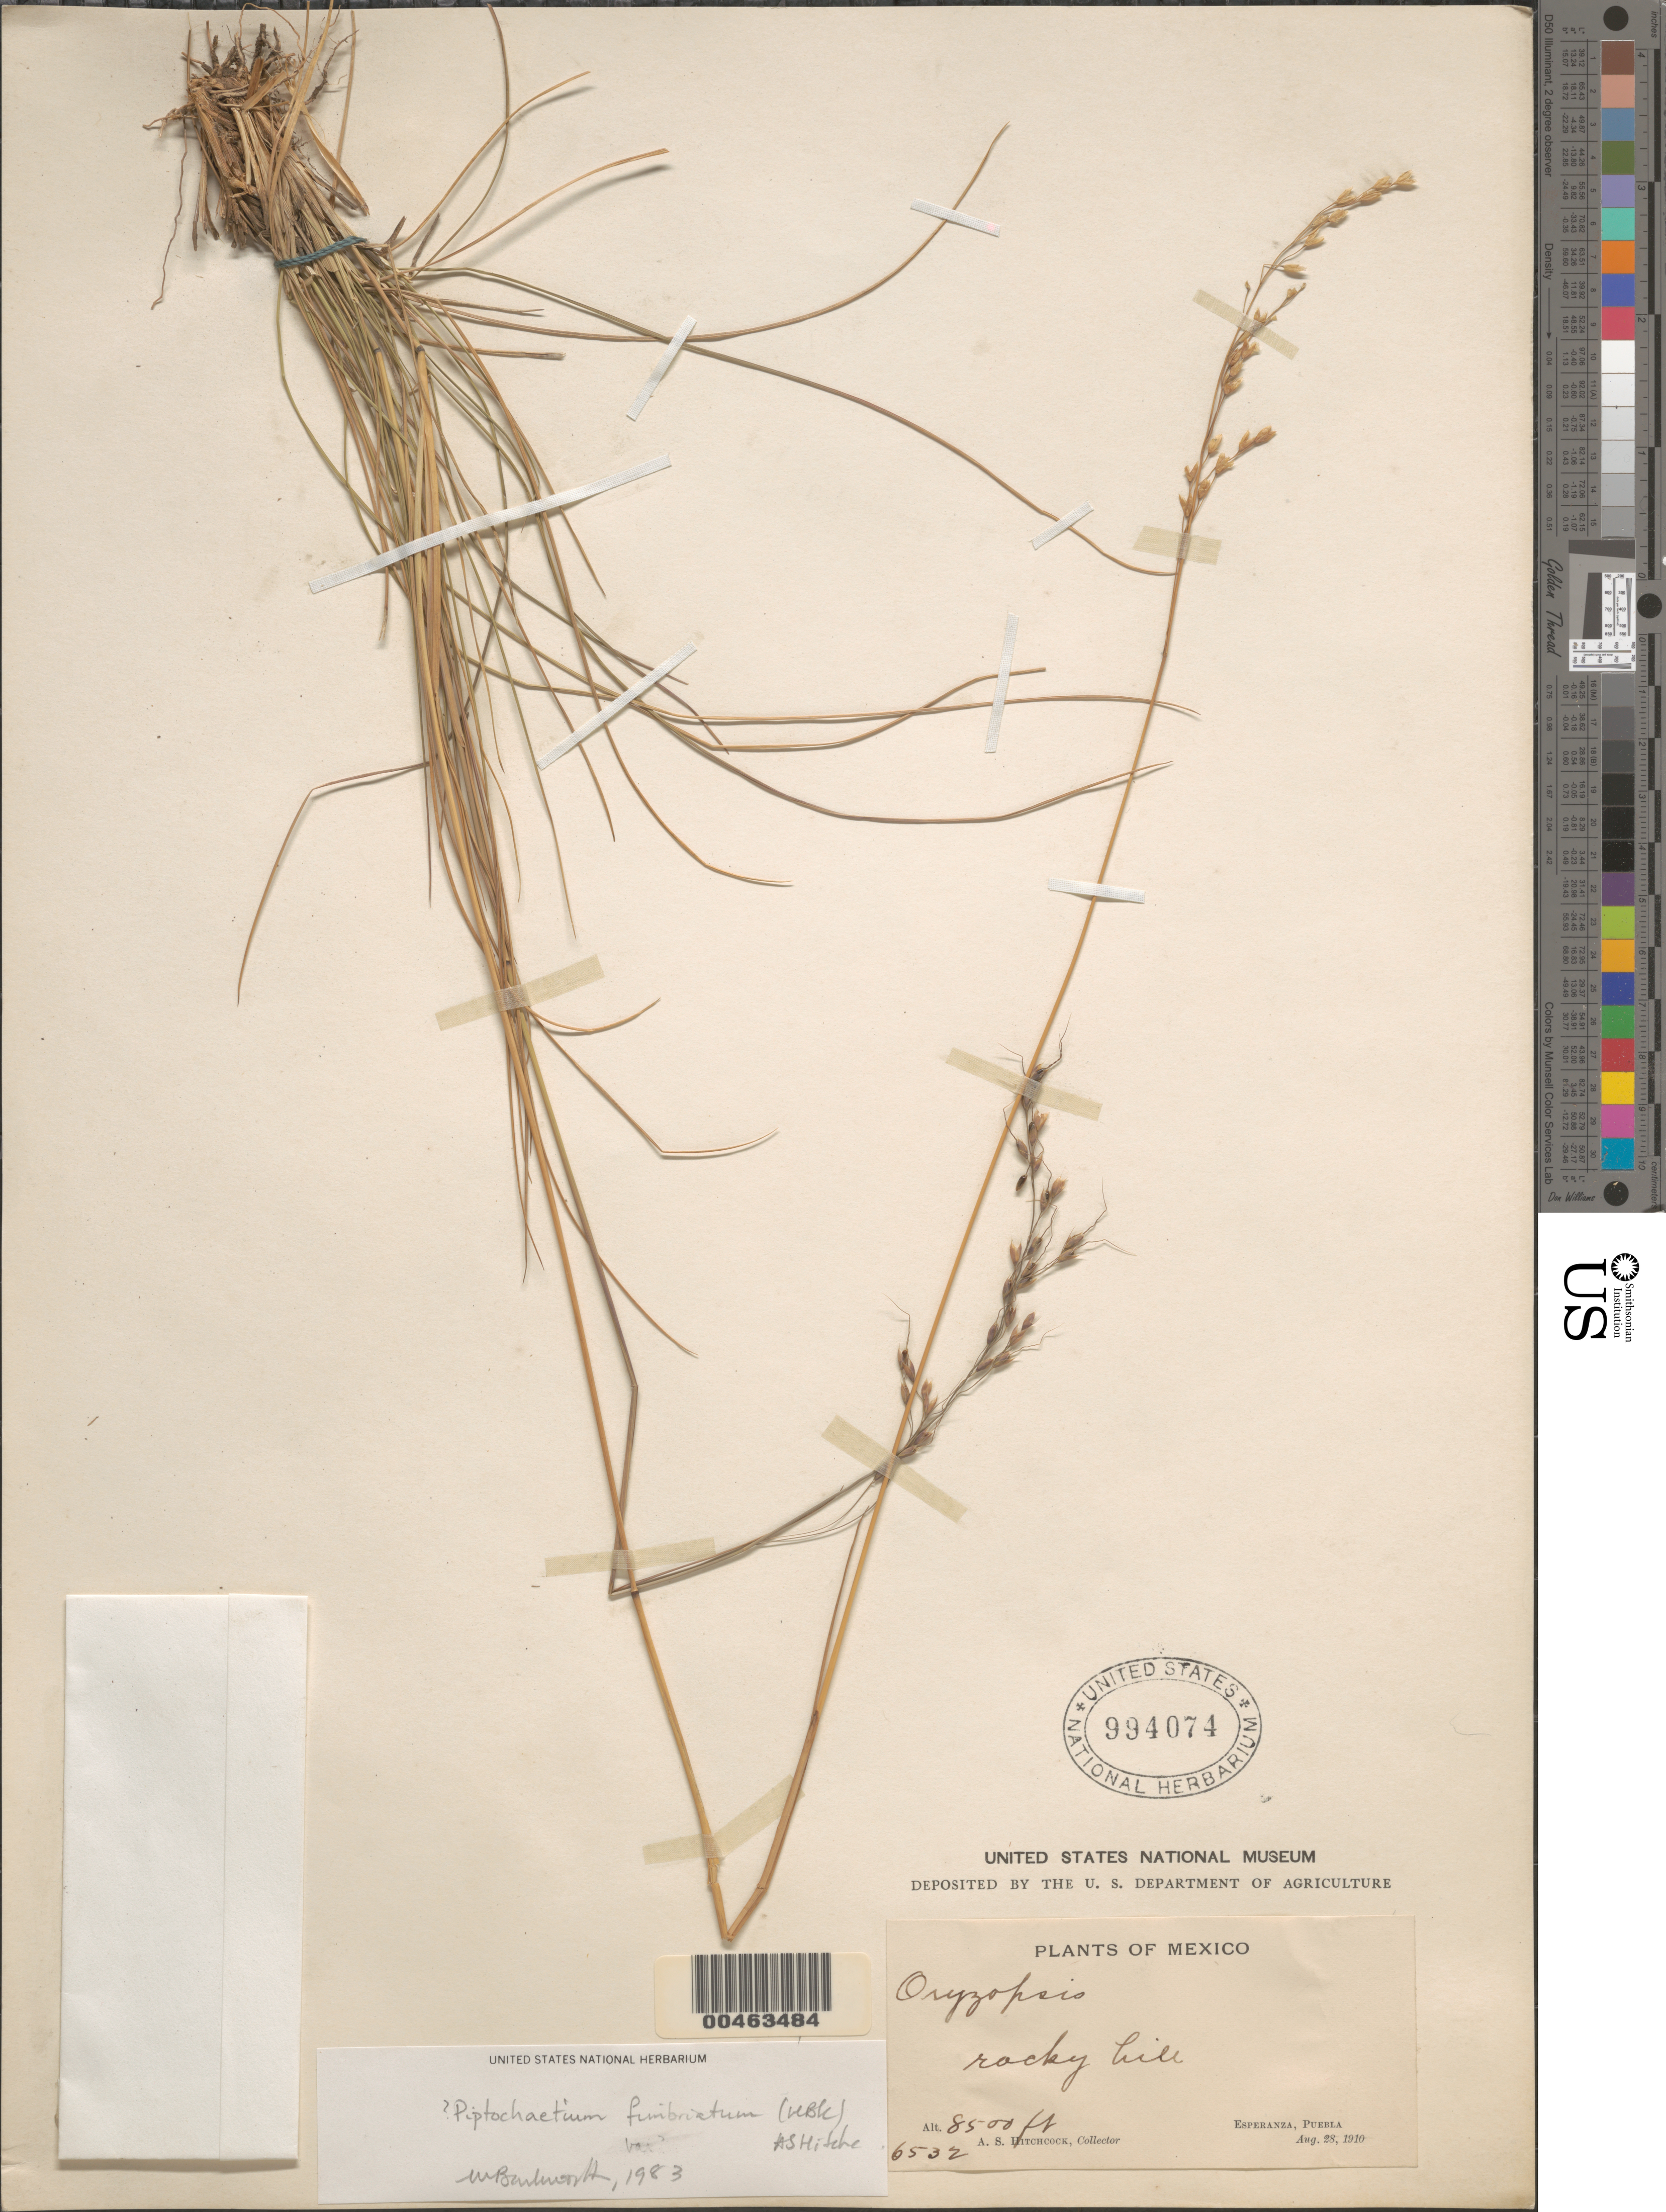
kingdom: Plantae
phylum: Tracheophyta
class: Liliopsida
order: Poales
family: Poaceae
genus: Piptochaetium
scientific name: Piptochaetium fimbriatum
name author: (Kunth) Hitchc.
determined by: Barkworth, M. E.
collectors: A. S. Hitchcock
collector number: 6532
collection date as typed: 28 Aug 1910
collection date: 1910-08-28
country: Mexico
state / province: Puebla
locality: Esperanza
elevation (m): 2591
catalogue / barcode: US 994074